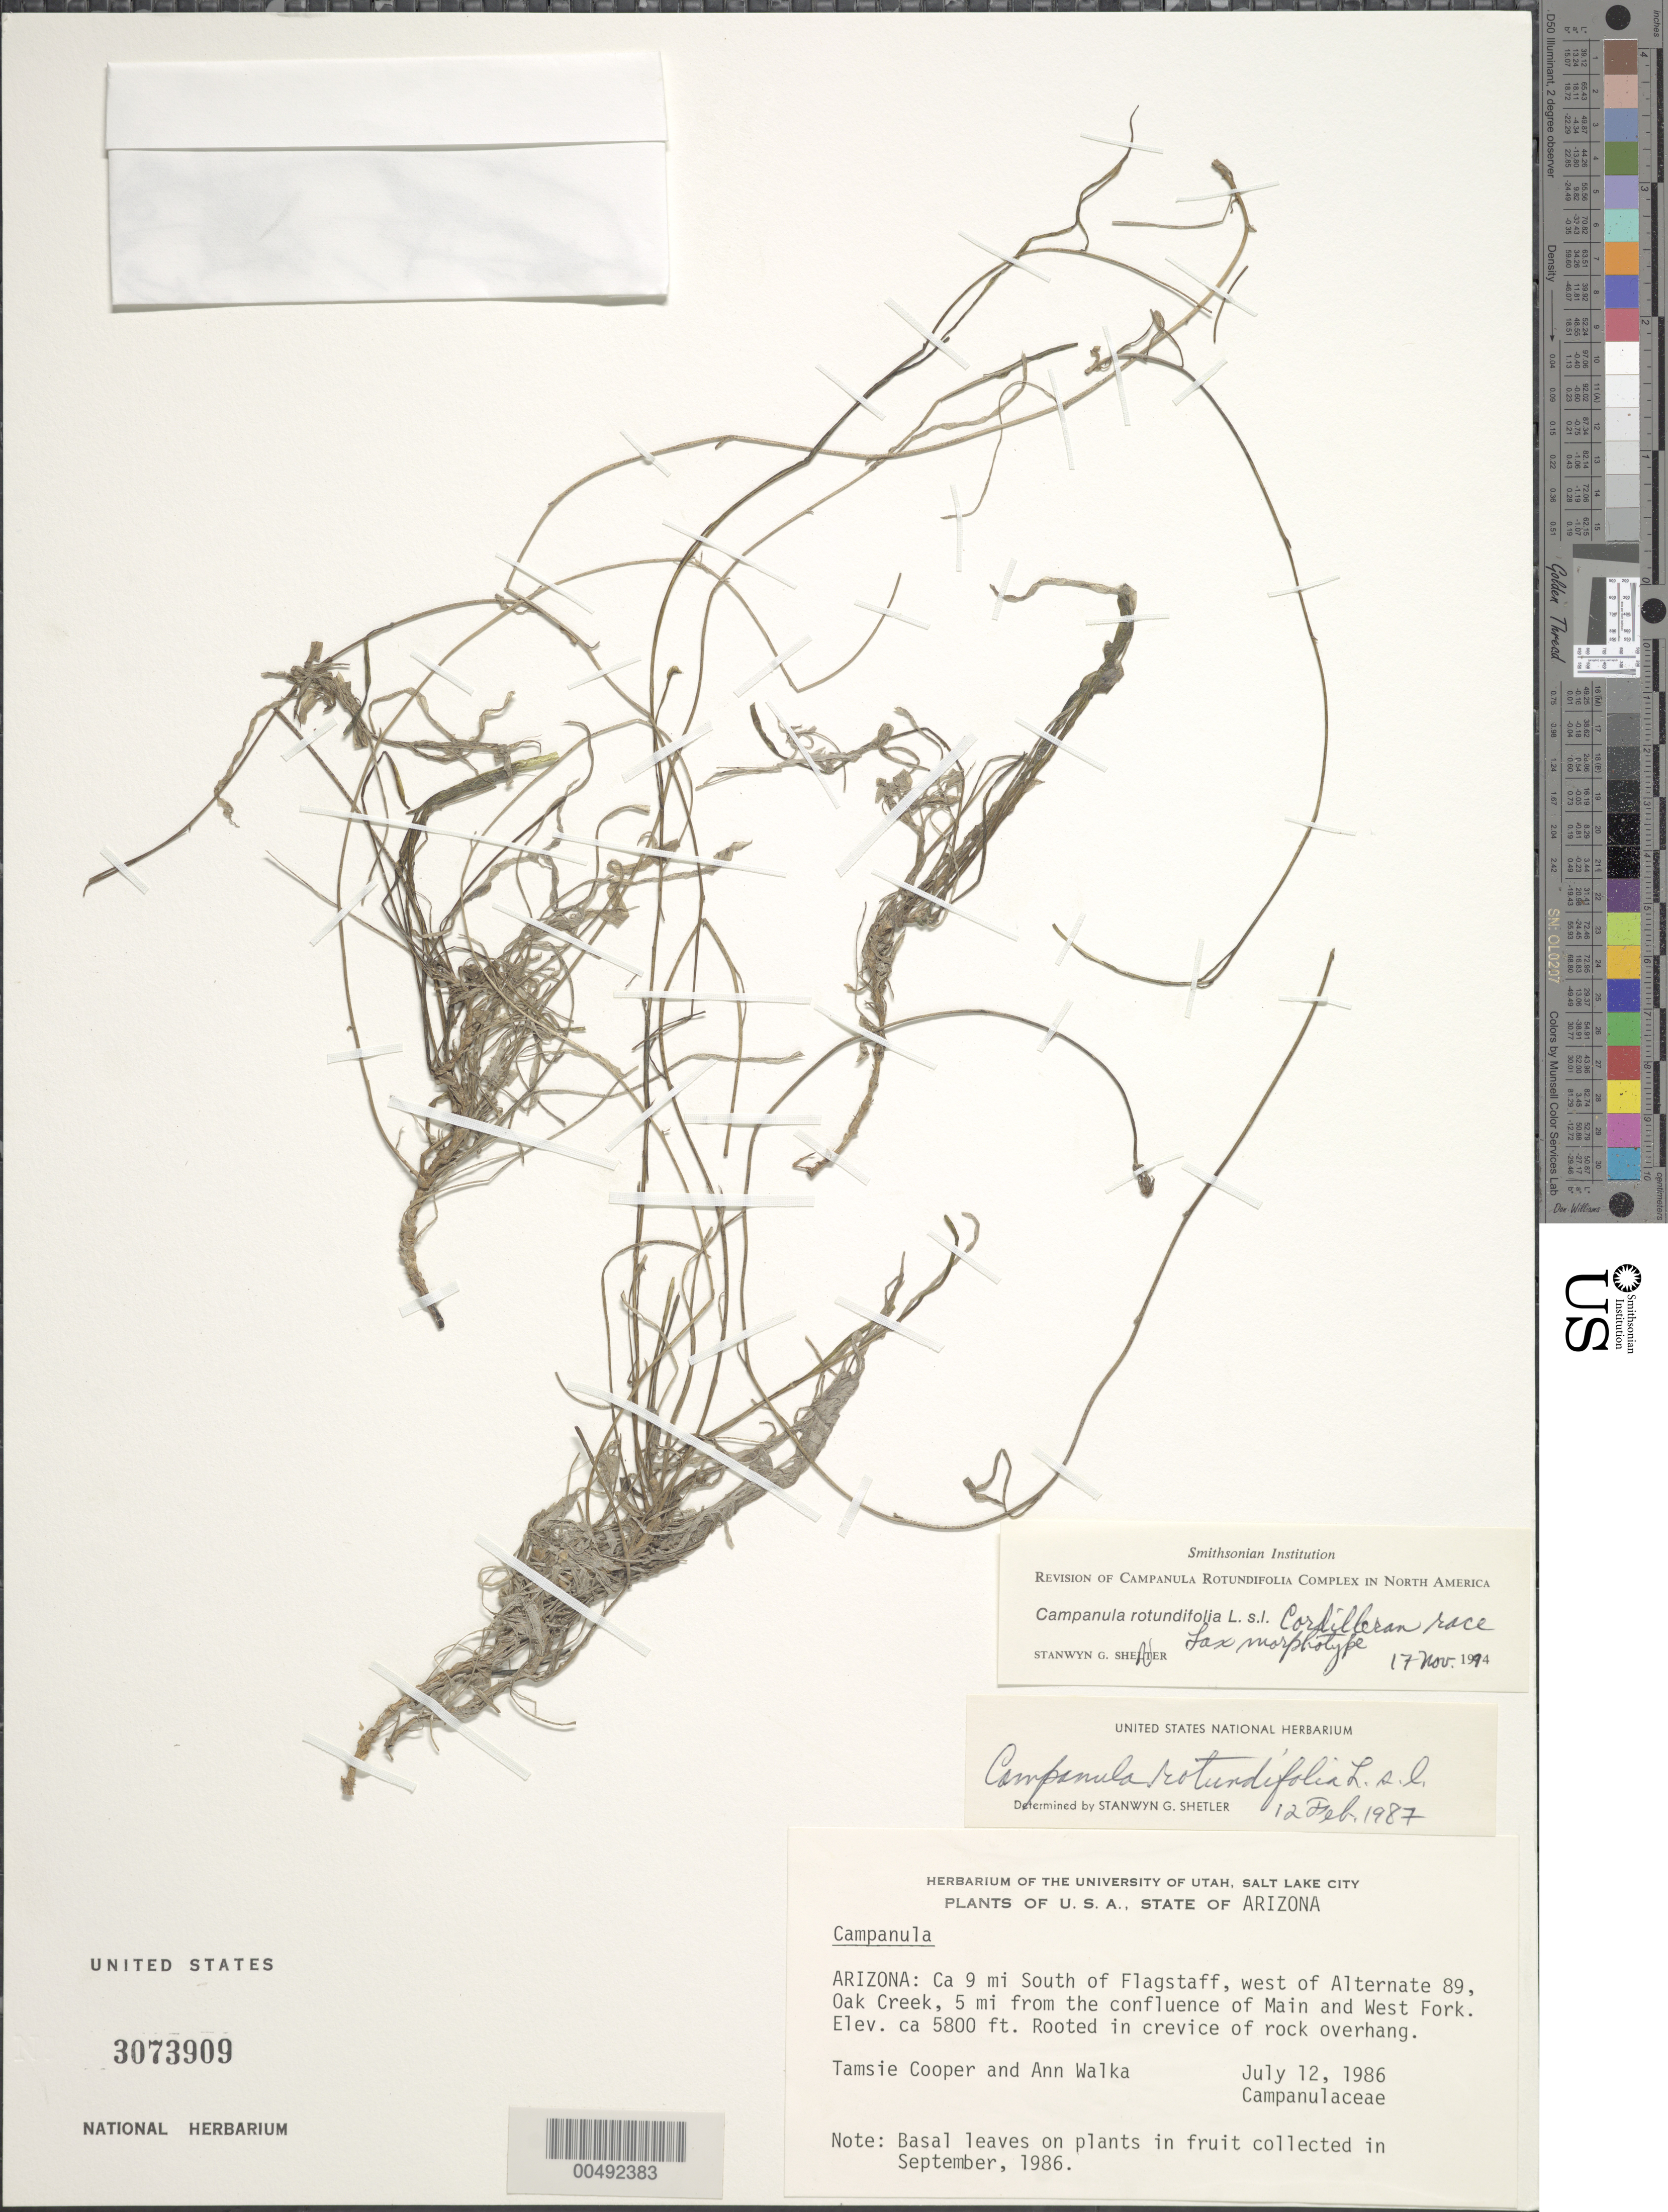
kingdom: Plantae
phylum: Tracheophyta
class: Magnoliopsida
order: Asterales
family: Campanulaceae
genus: Campanula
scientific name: Campanula rotundifolia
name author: L.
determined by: Shetler, Stanwyn G., (US), NMNH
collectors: T. Cooper & A. Walka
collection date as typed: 12 Jul 1986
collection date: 1986-07-12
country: United States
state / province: Arizona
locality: Ca. 9 mi S of Flagstaff, W of Alternate 89, Oak Creek, 5 mi from the confluence of Main and West Fork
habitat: rooted in crevice of rock overhang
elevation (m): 1768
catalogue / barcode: US 3073909